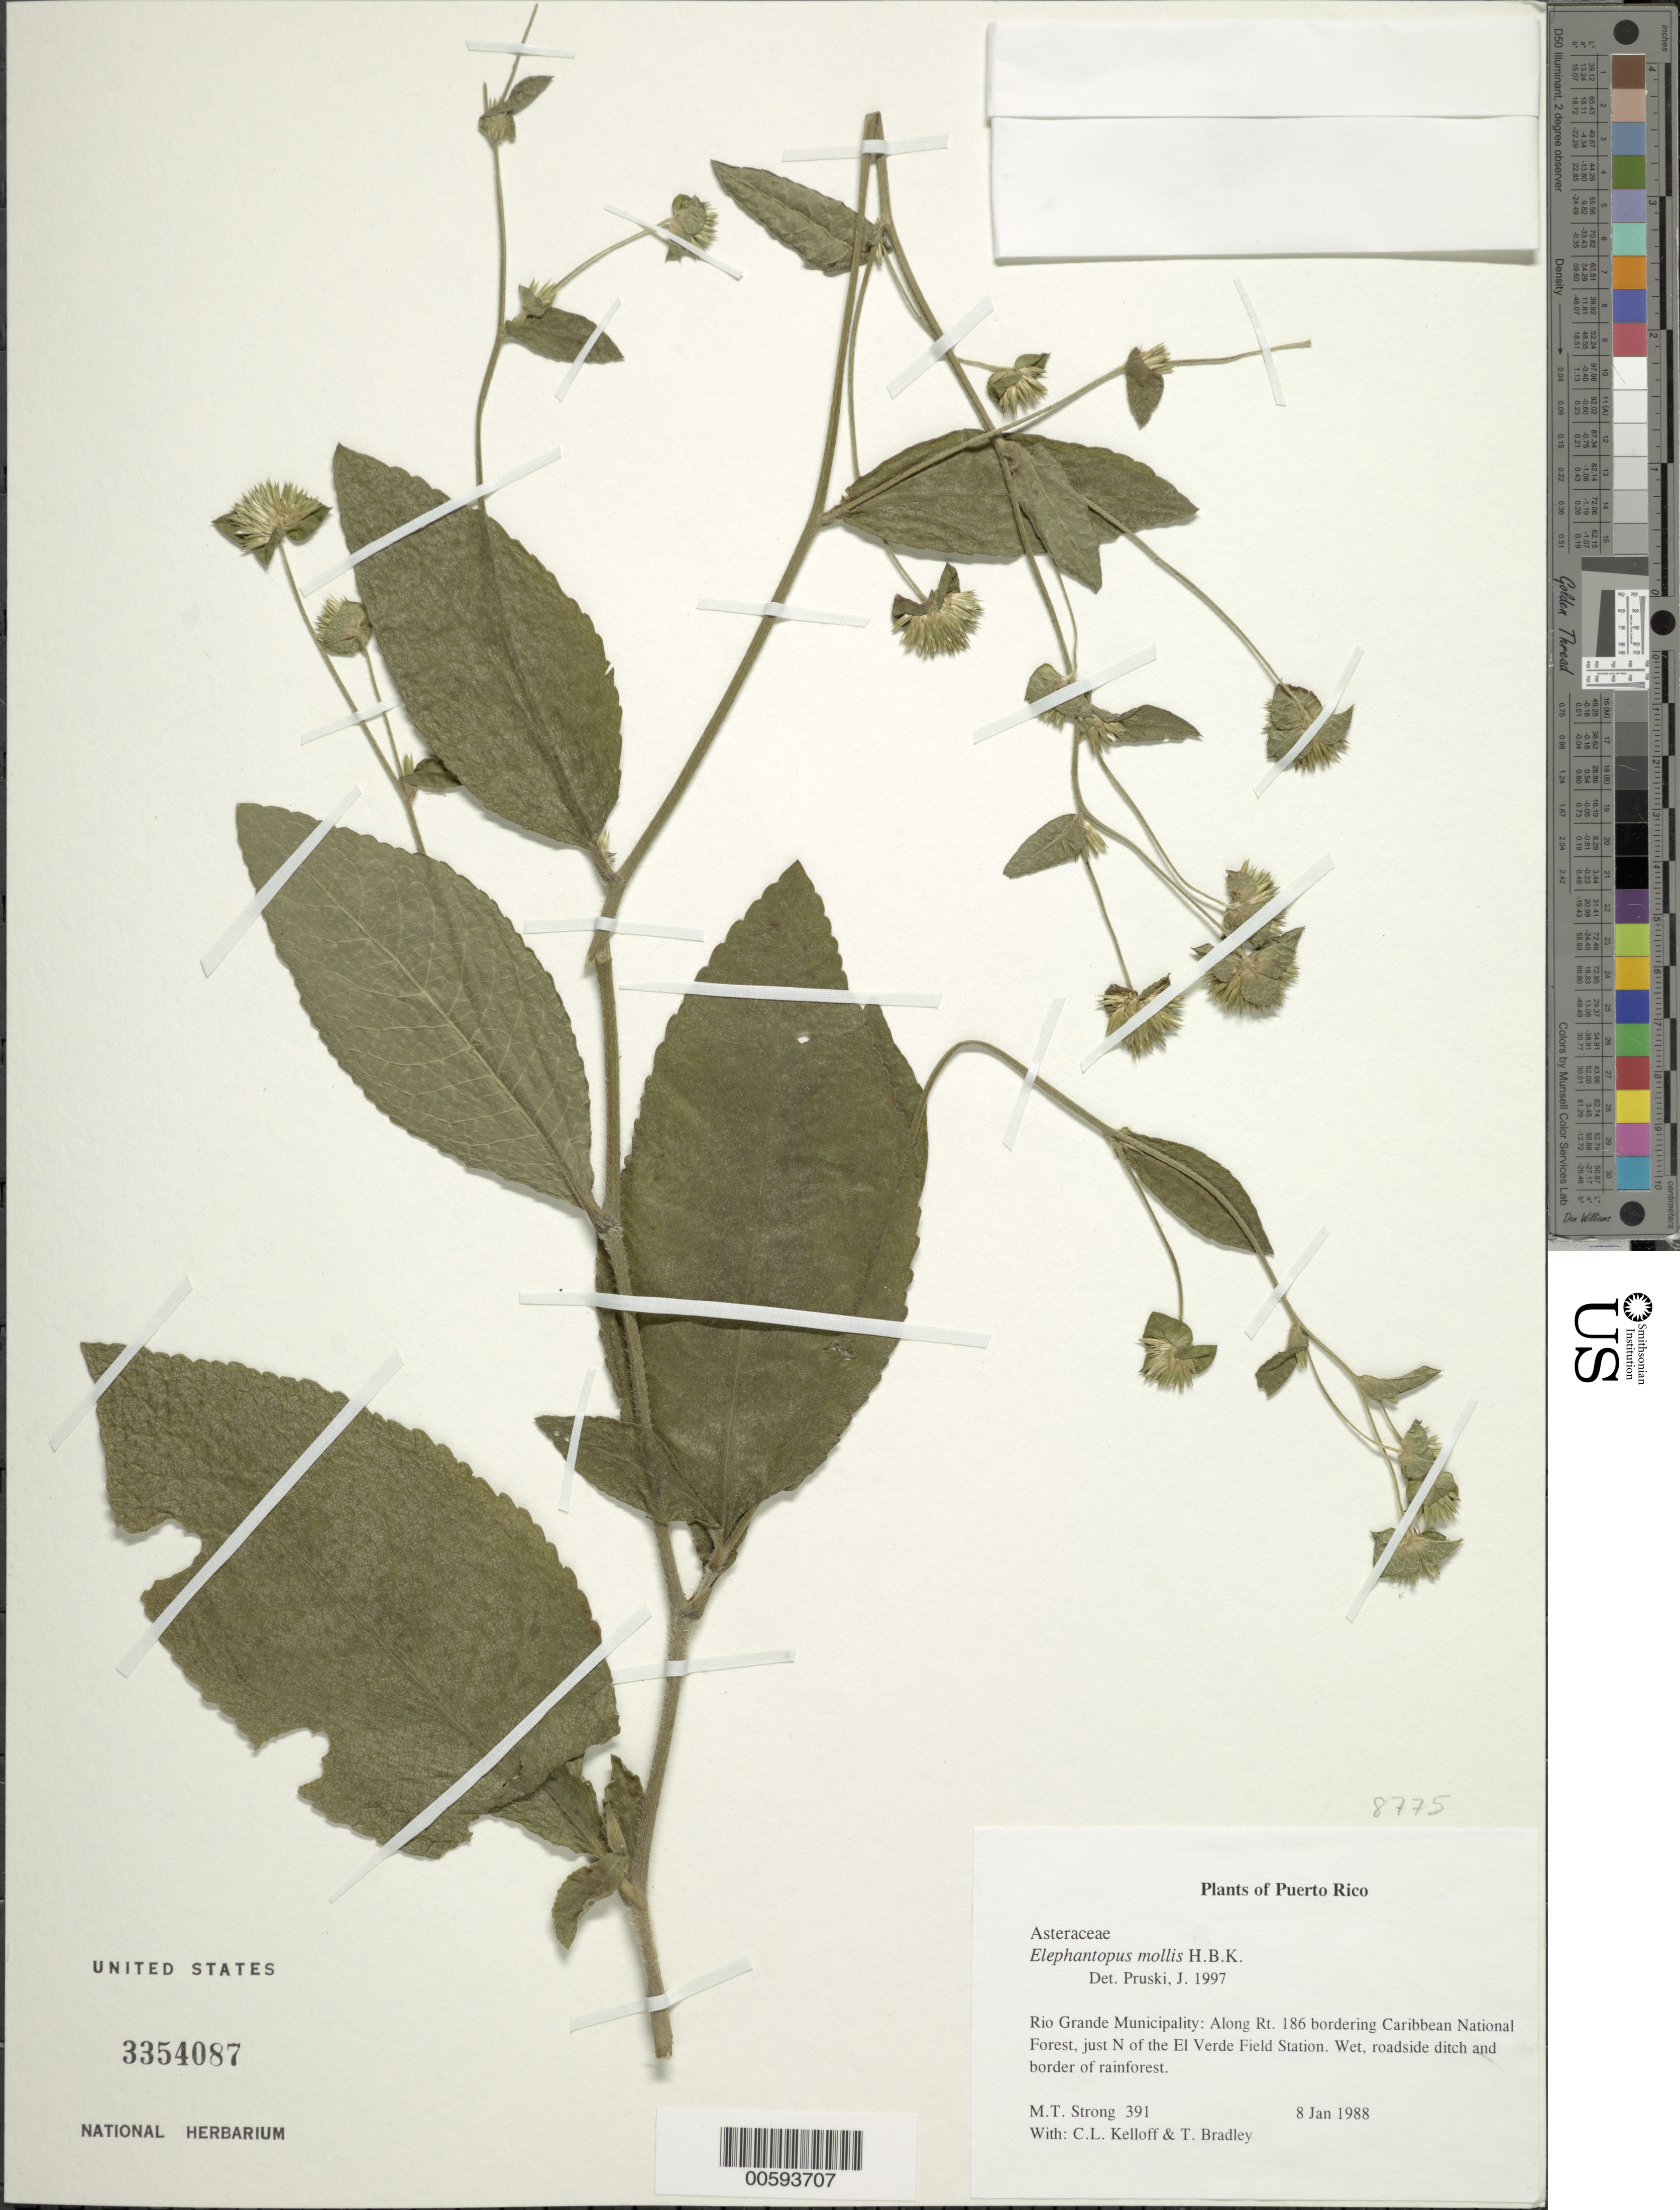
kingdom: Plantae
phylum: Tracheophyta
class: Magnoliopsida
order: Asterales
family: Asteraceae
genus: Elephantopus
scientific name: Elephantopus mollis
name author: Kunth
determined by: Pruski, J. F.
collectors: M. T. Strong, C. L. Kelloff & T. Bradley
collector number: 391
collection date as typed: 08 Jan 1988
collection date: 1988-01-08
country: Puerto Rico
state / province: Río Grande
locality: Rio Grande Municipality: Along Rt. 186 bordering Caribbean National Forest, just N of the El Verde Field Station.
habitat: Wet, roadside ditch and border of rainforest.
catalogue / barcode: US 3354087